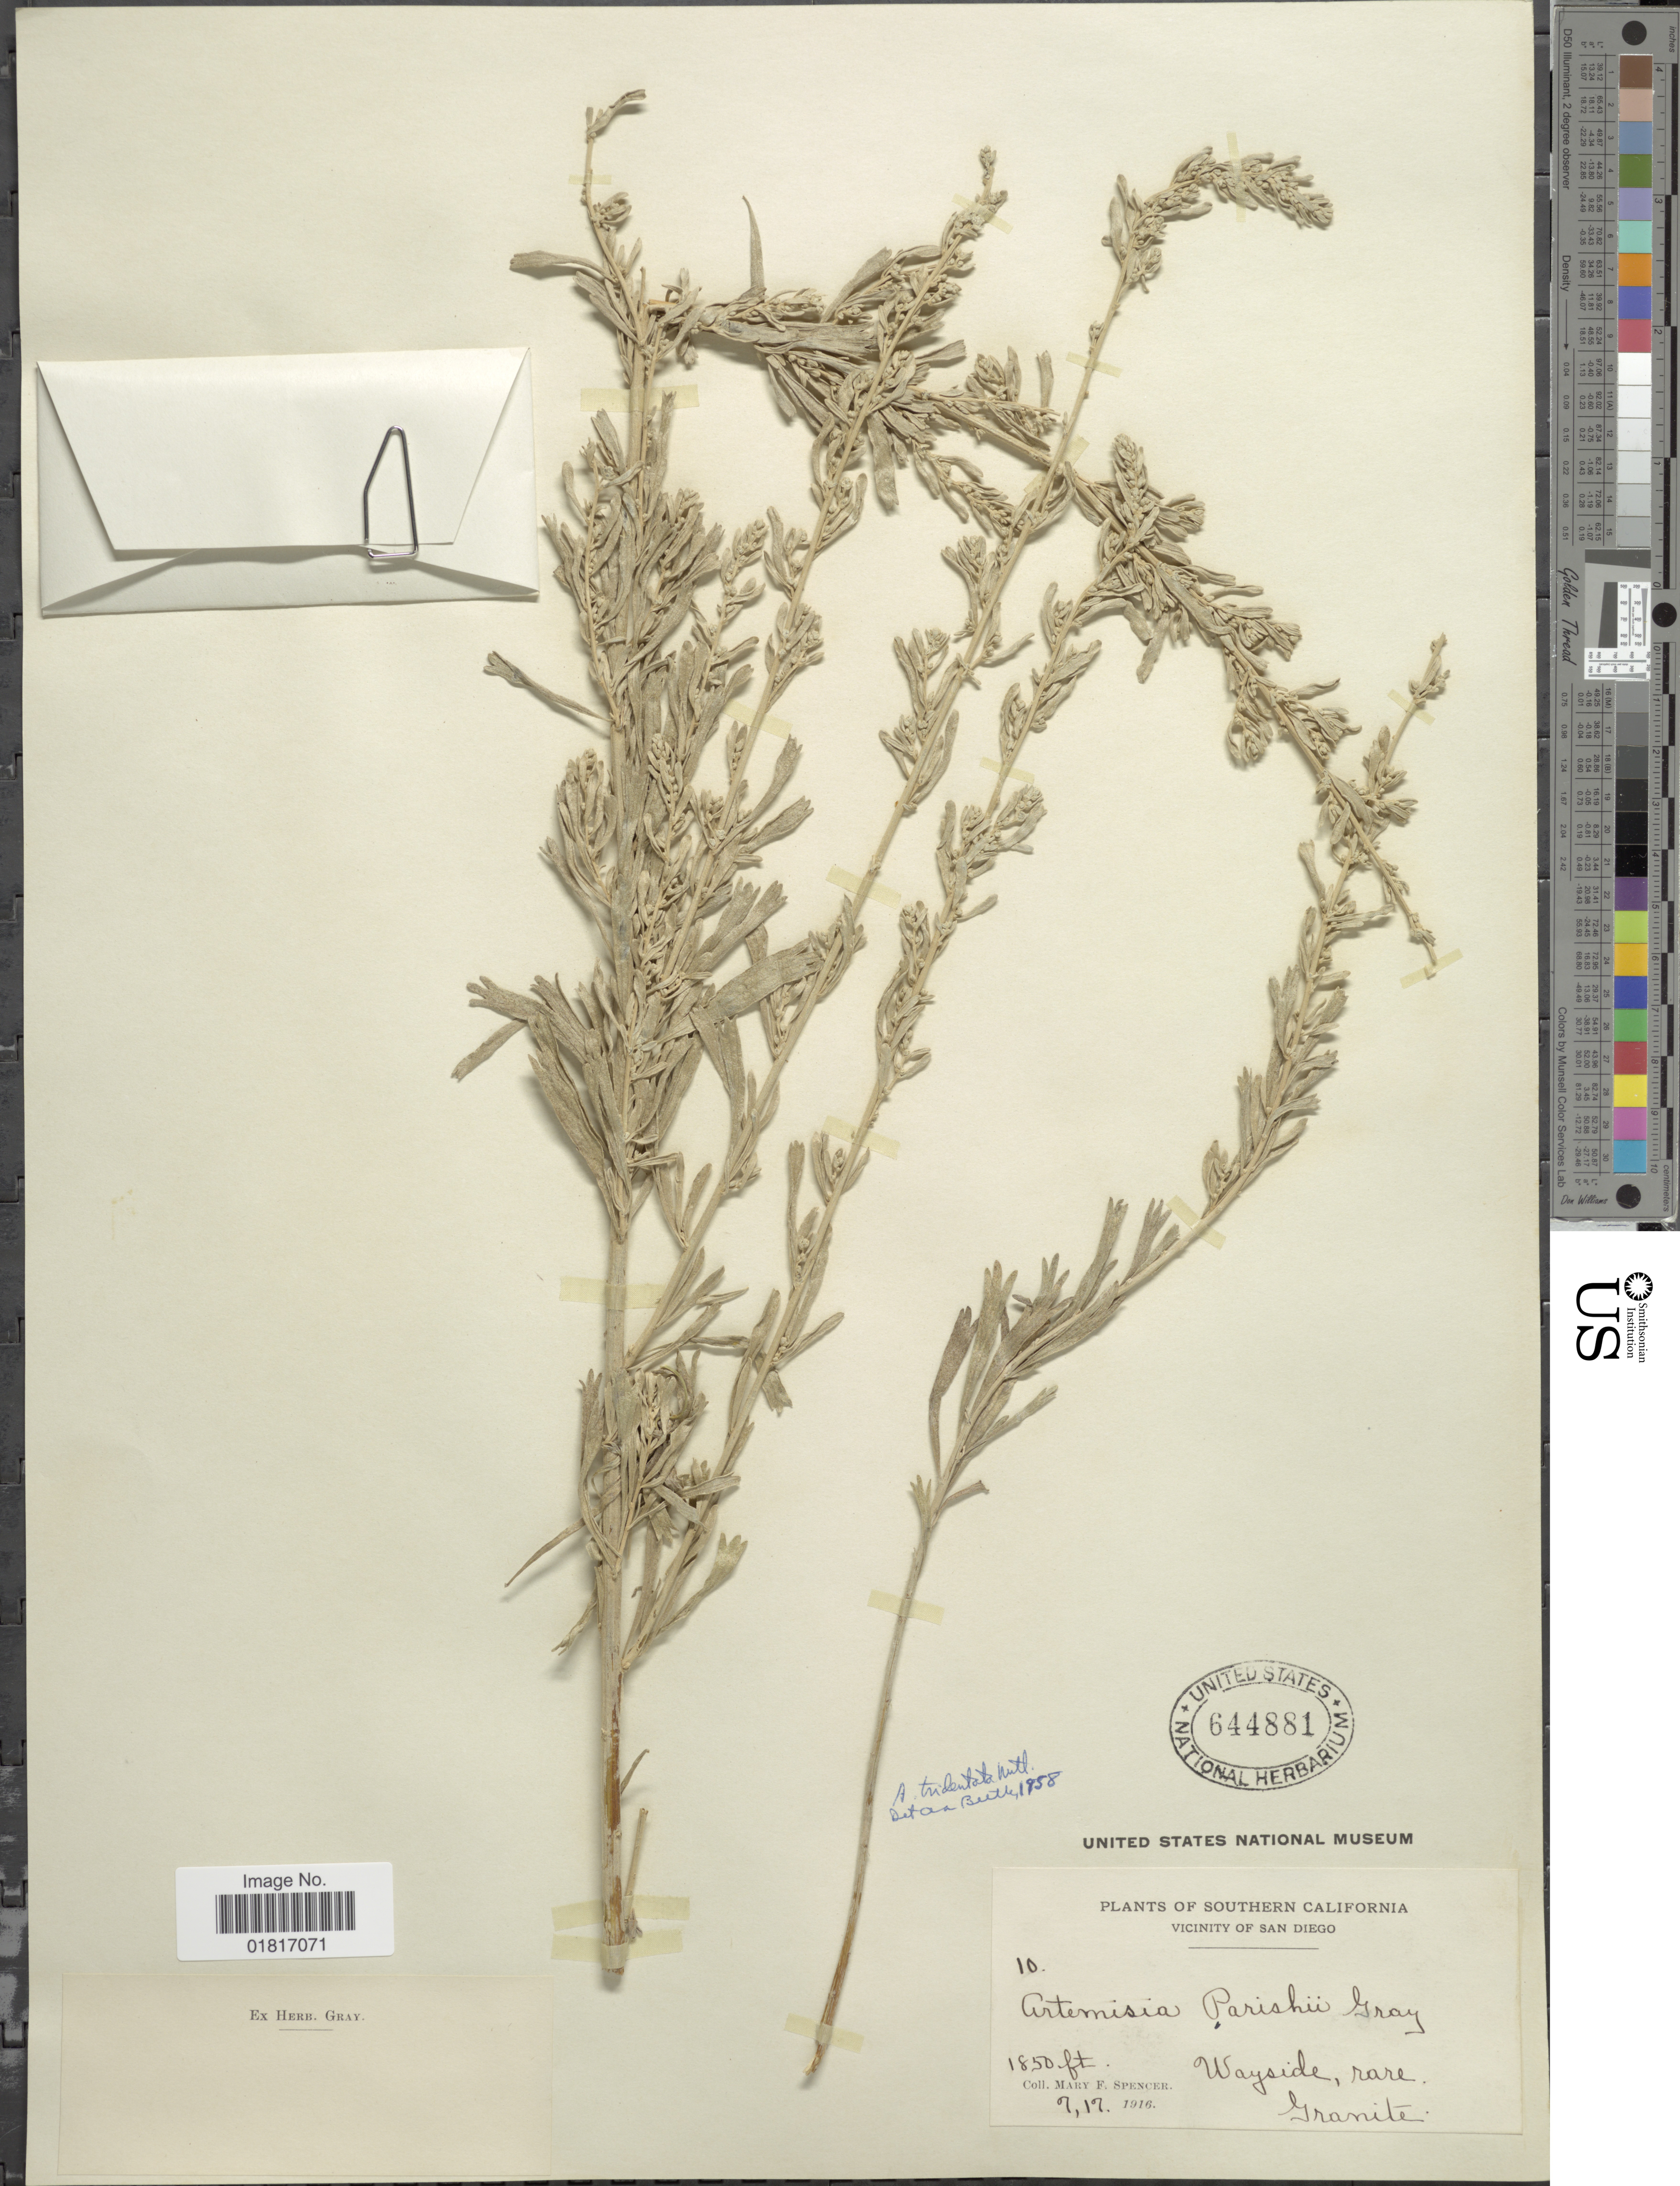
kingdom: Plantae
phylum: Tracheophyta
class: Magnoliopsida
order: Asterales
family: Asteraceae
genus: Artemisia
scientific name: Artemisia tridentata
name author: Nutt.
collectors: M. Spencer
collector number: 10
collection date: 1916-07-17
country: United States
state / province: California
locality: Southern California, Vicinity of San Isidro, Wayside, rare. Granite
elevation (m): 564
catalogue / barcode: US 644881